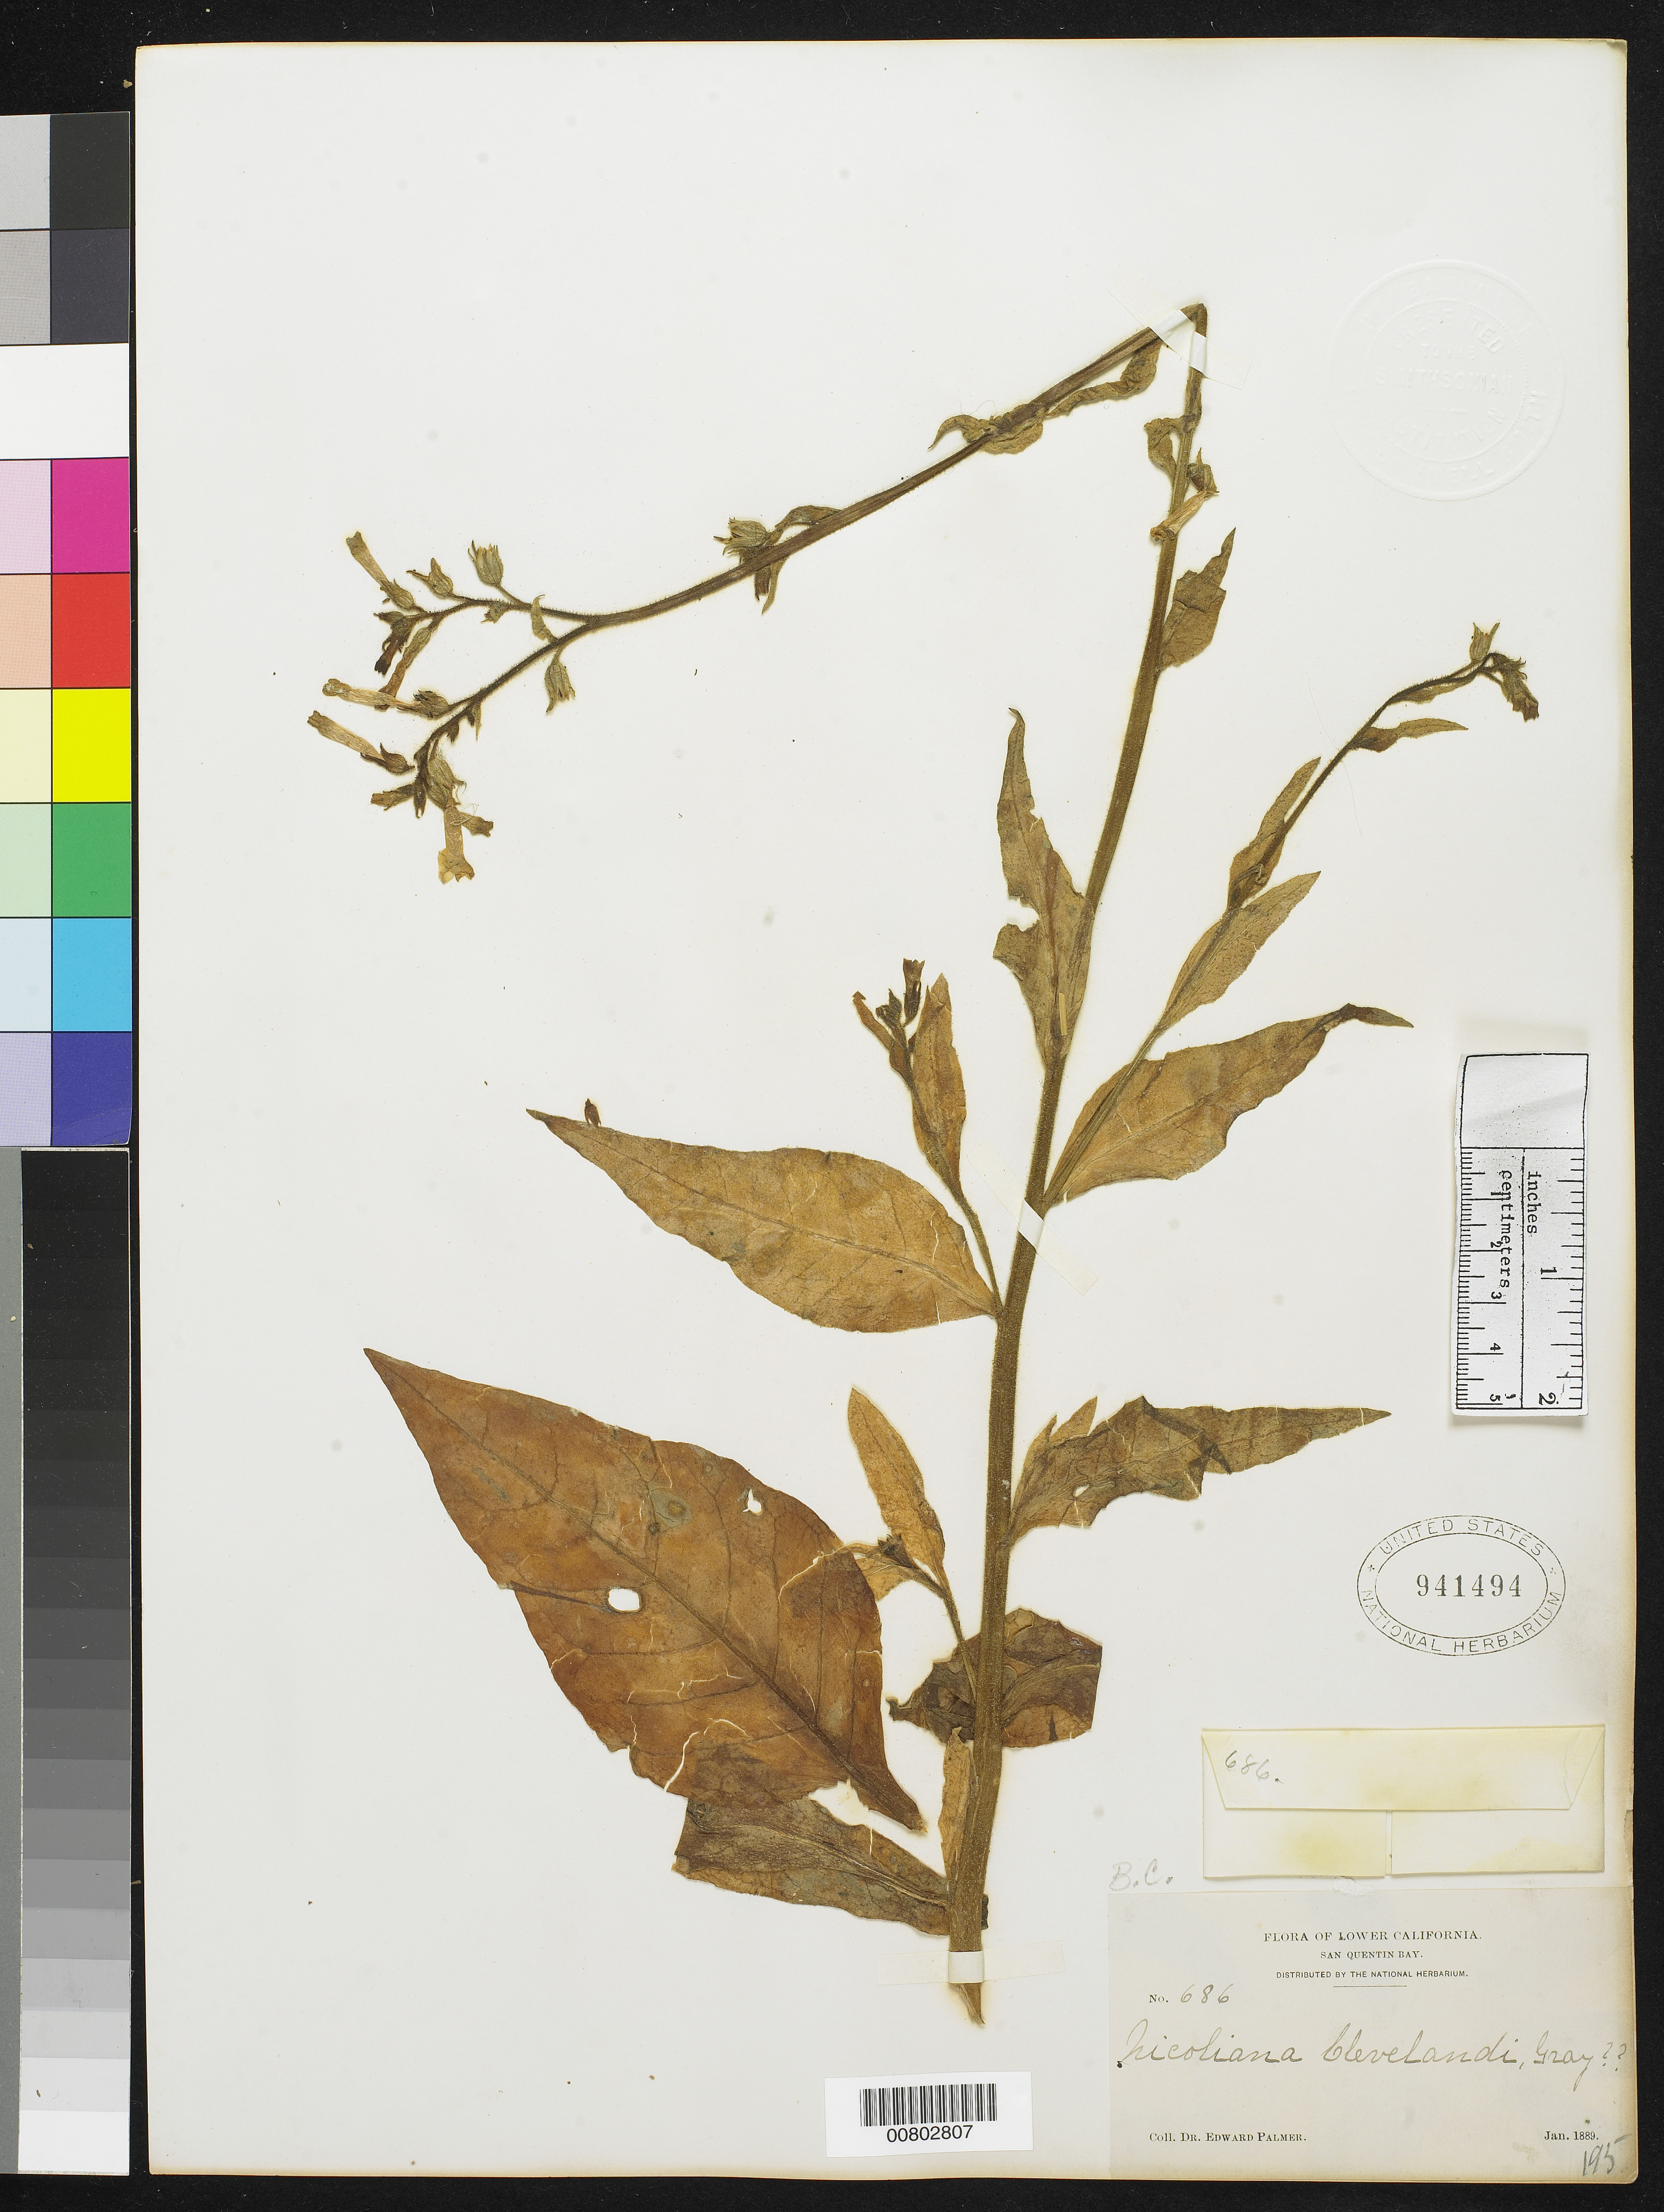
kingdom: Plantae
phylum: Tracheophyta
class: Magnoliopsida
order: Solanales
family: Solanaceae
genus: Nicotiana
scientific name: Nicotiana clevelandii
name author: A. Gray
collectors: E. Palmer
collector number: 686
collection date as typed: Jan 1889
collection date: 1889-01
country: Mexico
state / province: Baja California Norte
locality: San Quentin Bay, Baja California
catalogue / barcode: US 941494